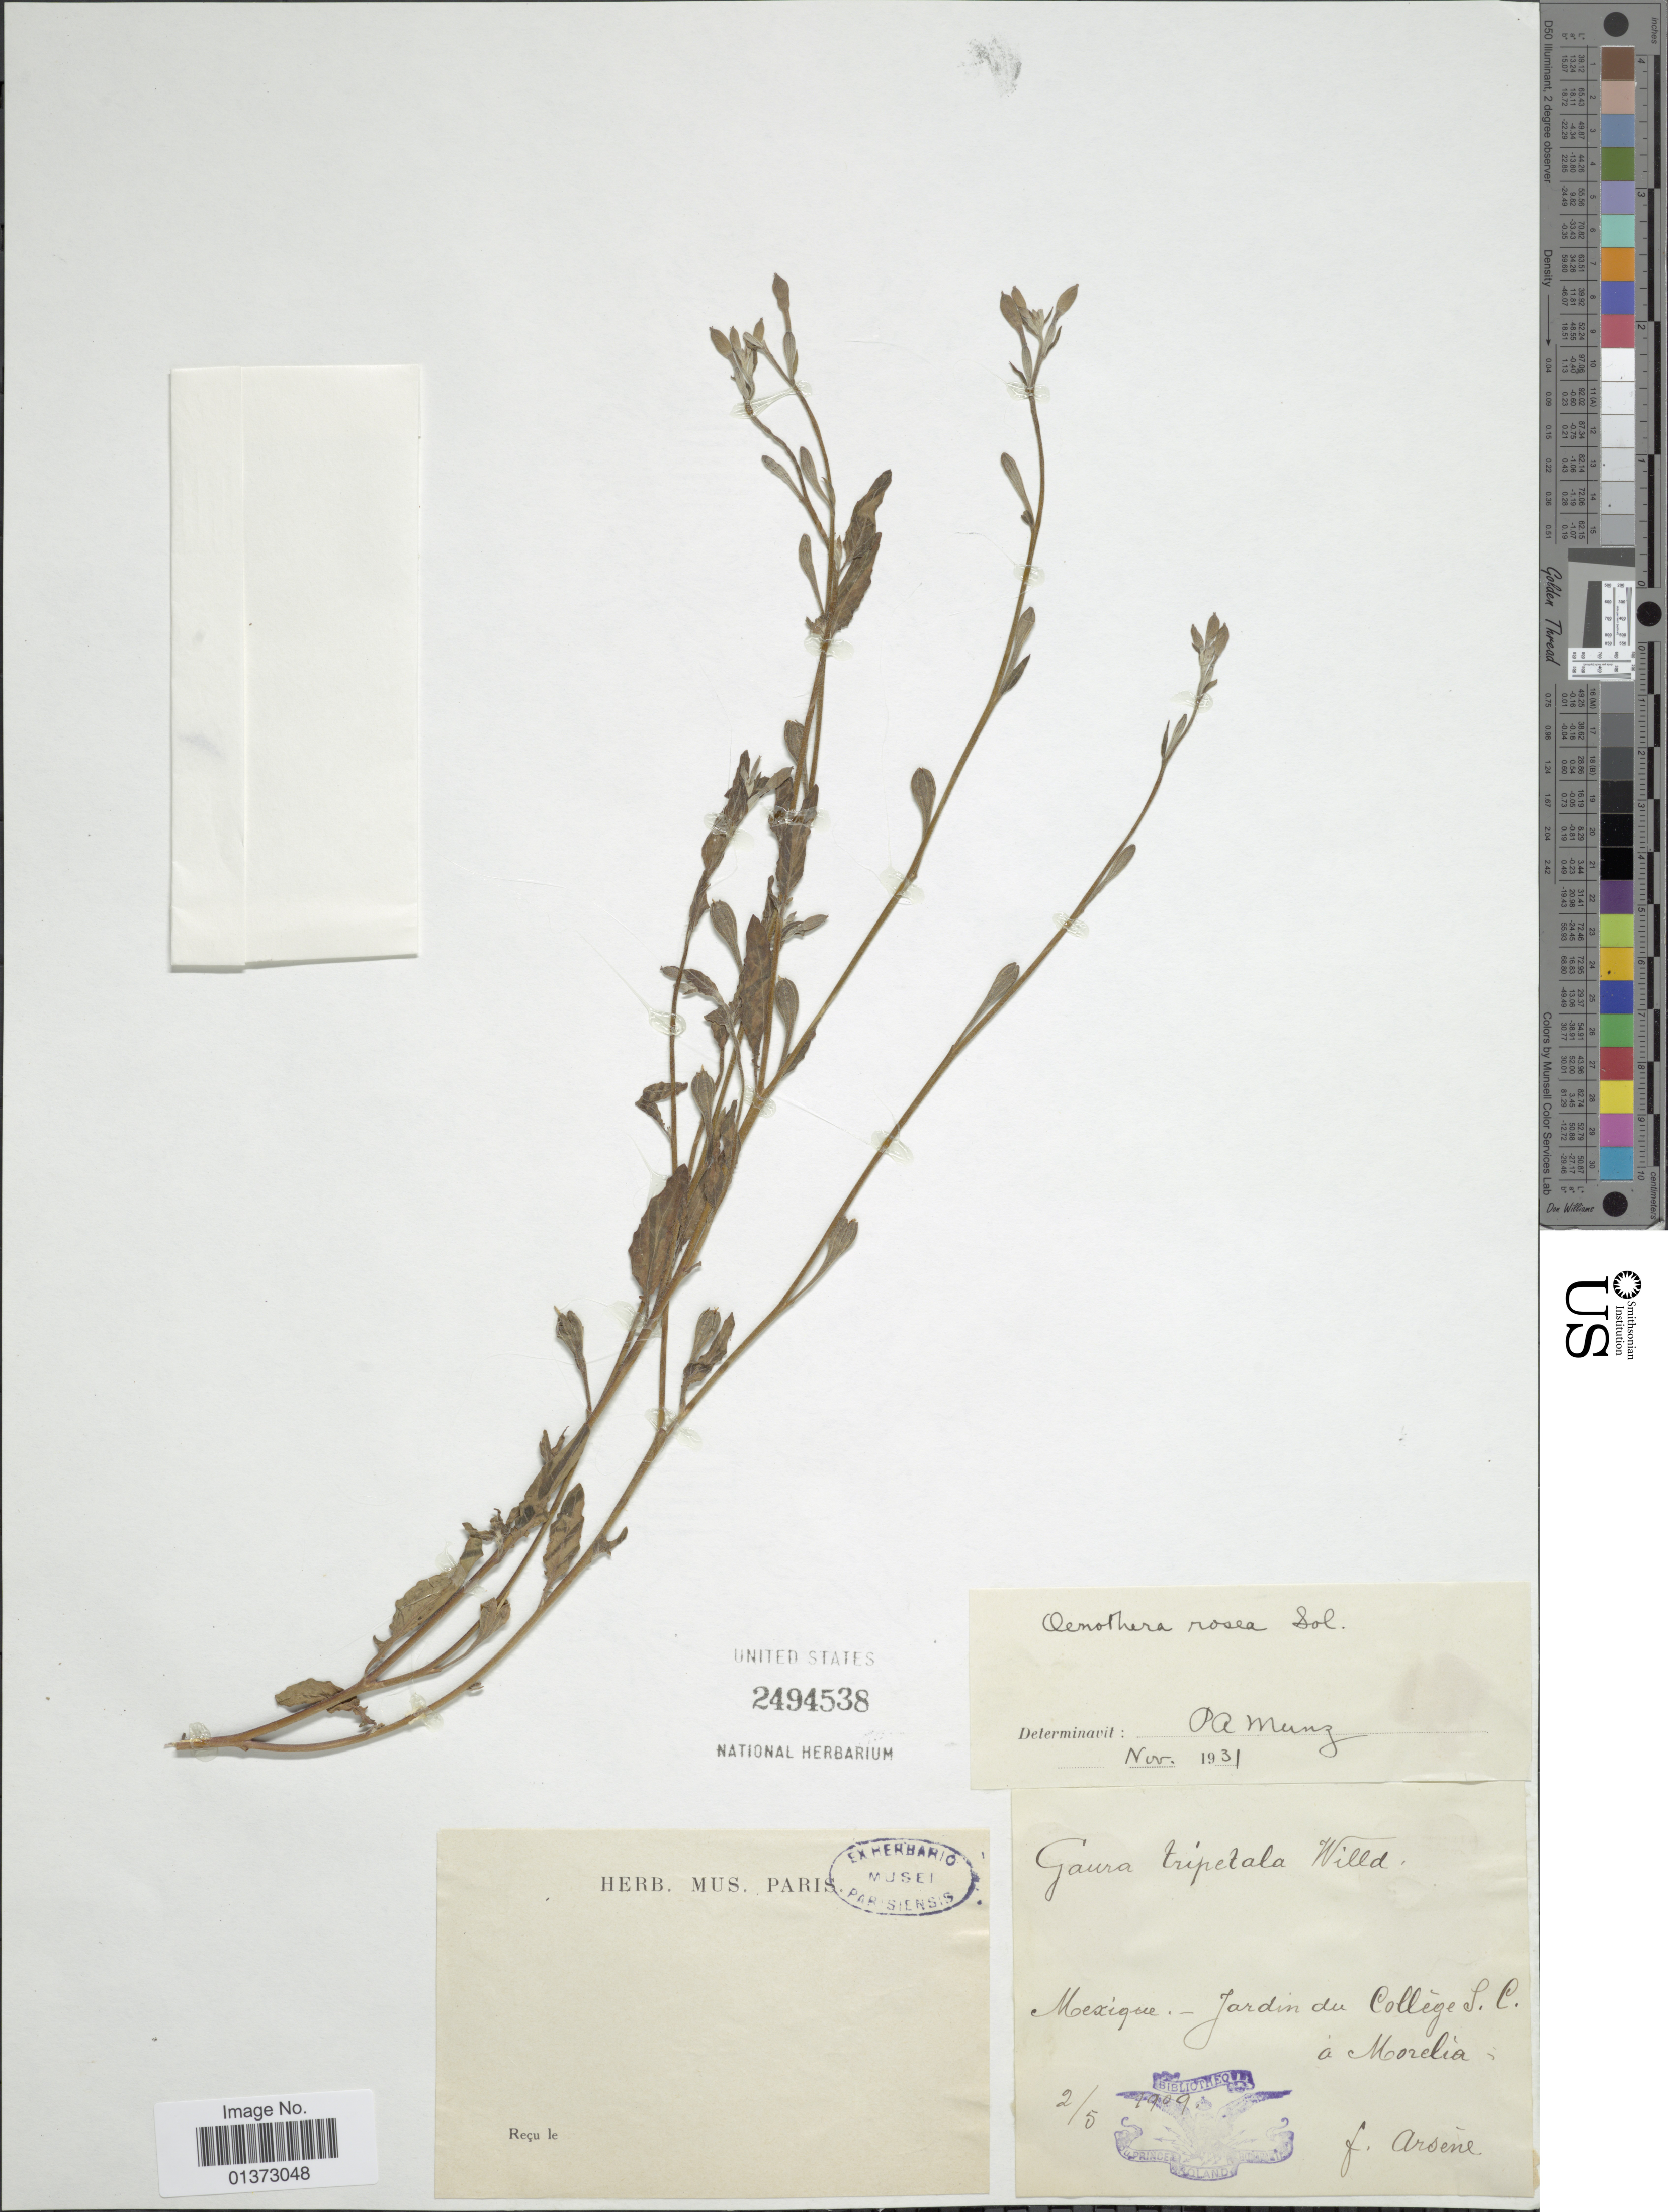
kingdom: Plantae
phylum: Tracheophyta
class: Magnoliopsida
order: Myrtales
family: Onagraceae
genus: Oenothera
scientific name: Oenothera rosea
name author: L'Hér. ex Aiton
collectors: F. Arsène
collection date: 1909-05-02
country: Mexico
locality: Jardin du College S.C. a Morelia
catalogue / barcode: US 2494538